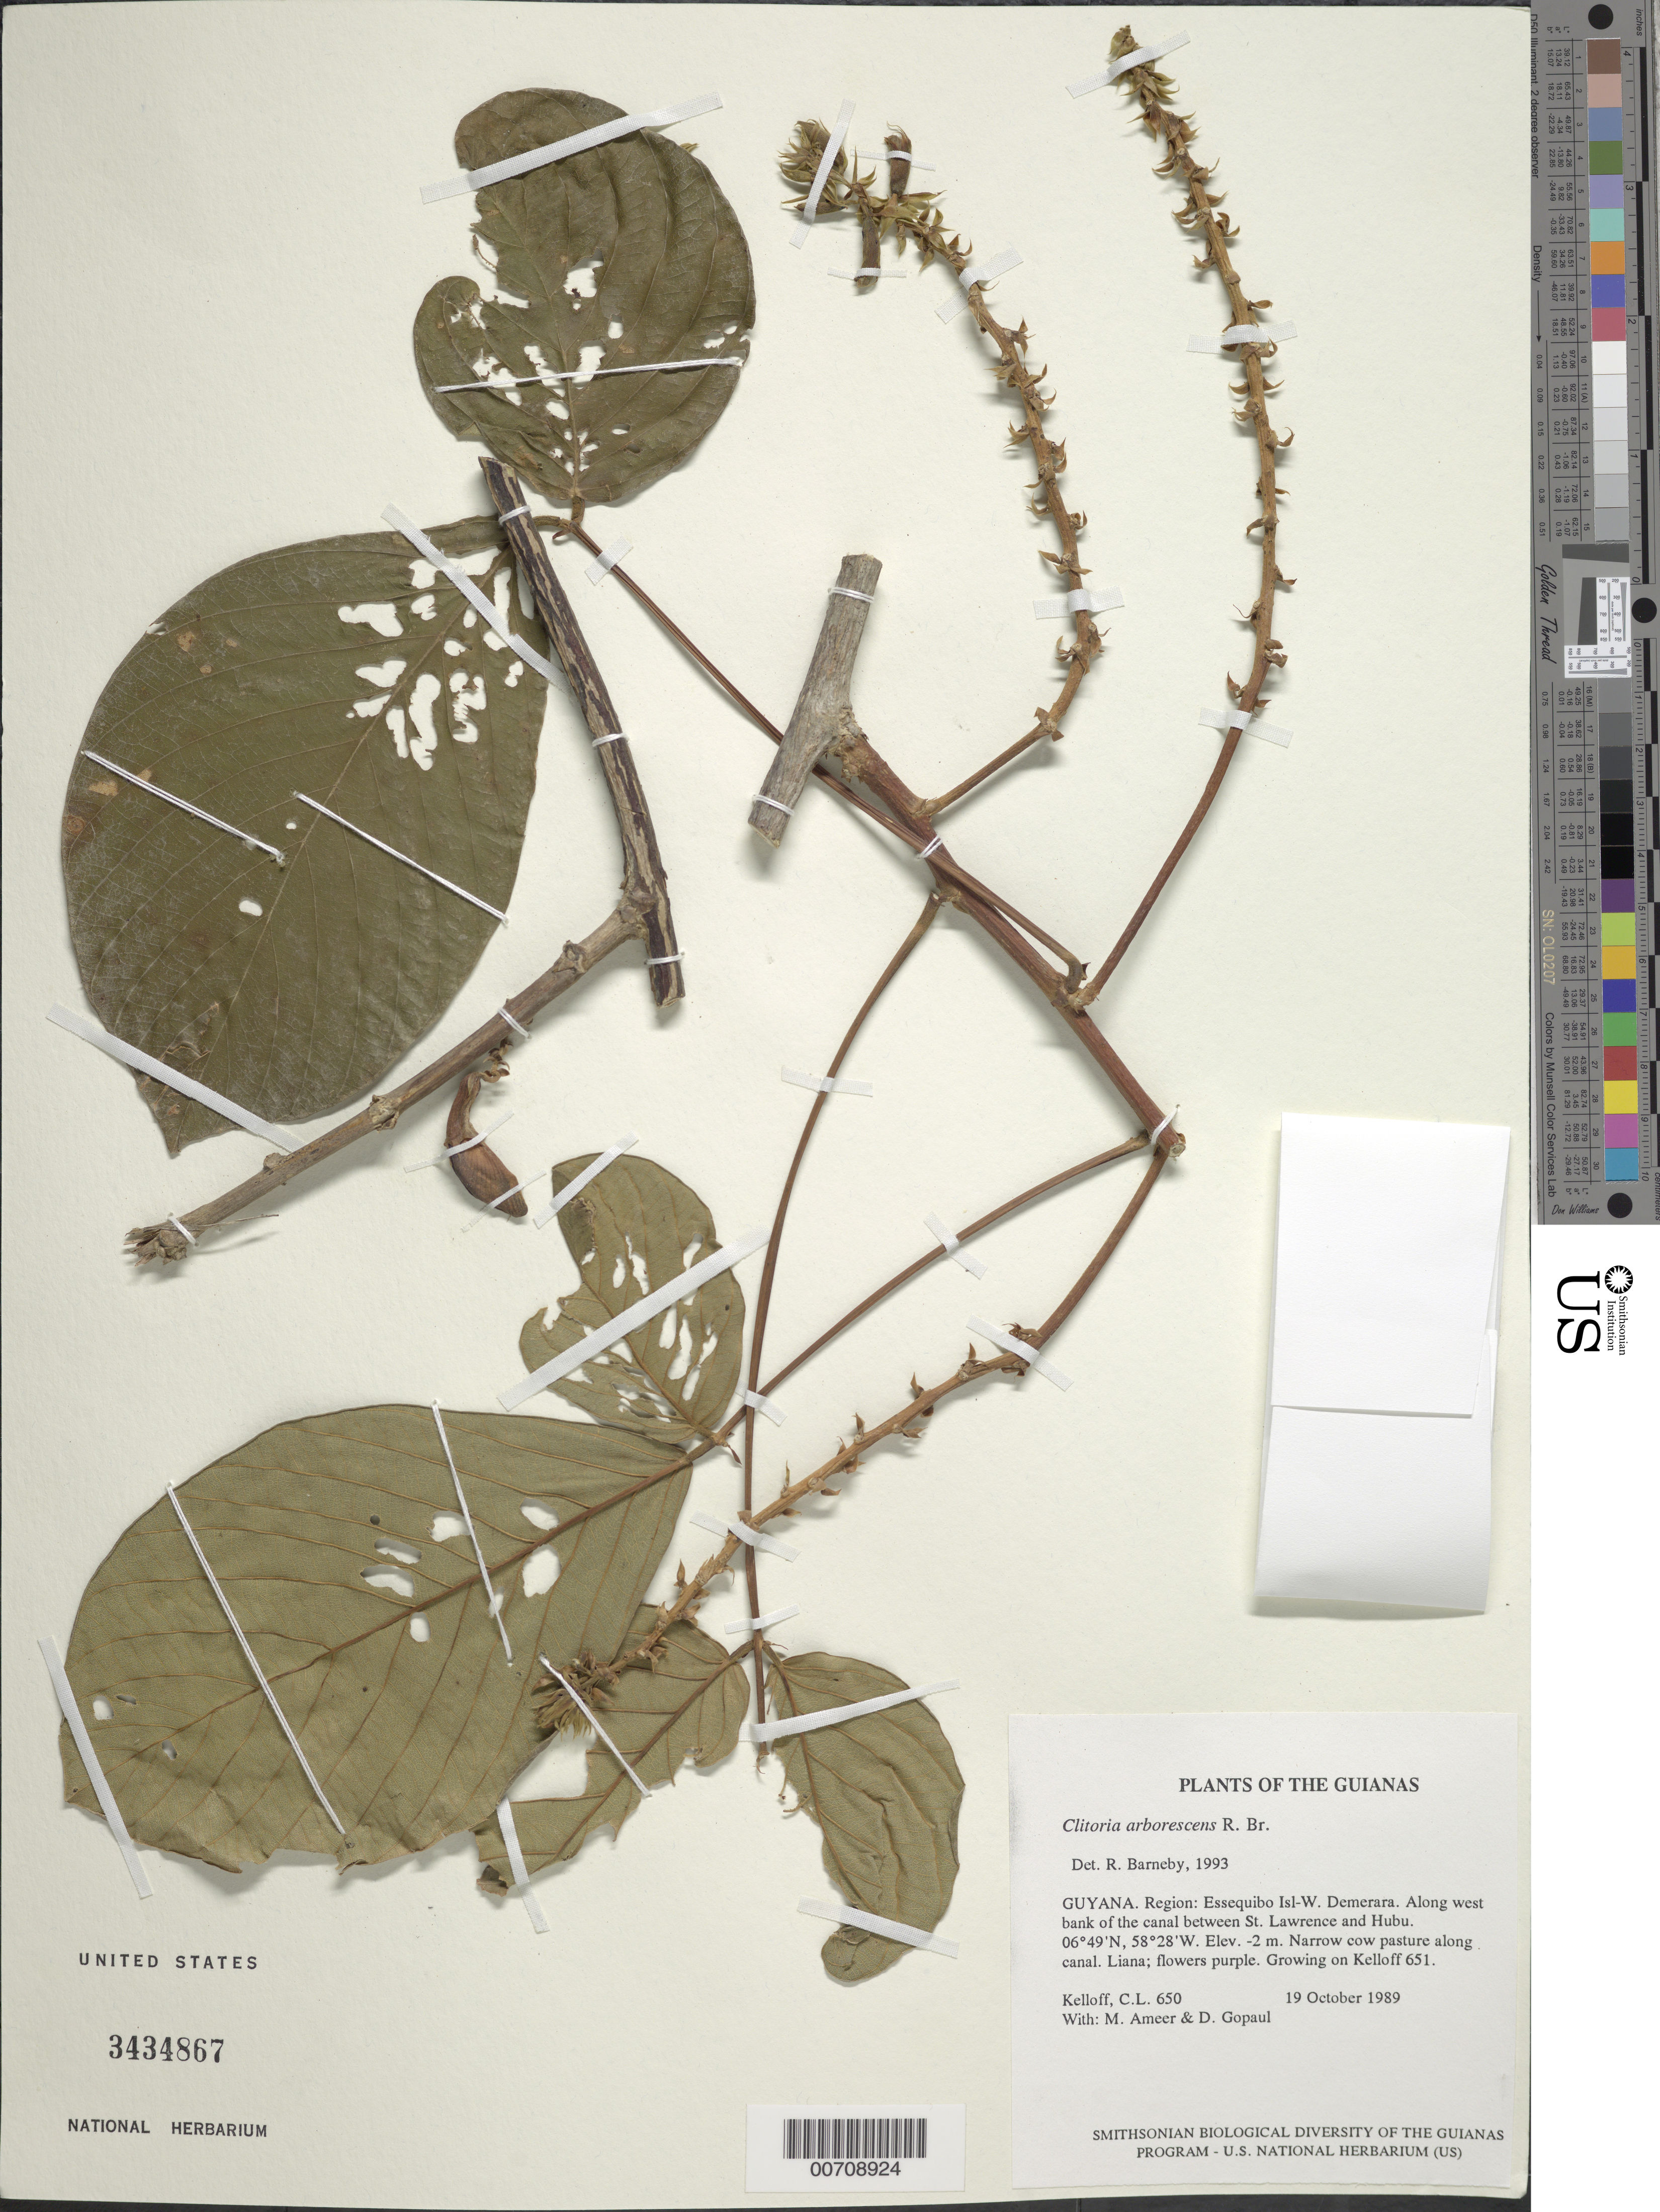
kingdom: Plantae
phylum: Tracheophyta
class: Magnoliopsida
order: Fabales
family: Fabaceae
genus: Clitoria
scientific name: Clitoria arborescens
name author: R. Br.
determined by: Barneby, Rupert C., (NY)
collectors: C. L. Kelloff, M. Ameer & D. Gopaul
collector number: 650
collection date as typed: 19 October 1989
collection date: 1989-10-19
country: Guyana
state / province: Essequibo Isl-W. Demerara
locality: Along west bank of the canal between St. Lawrence and Hubu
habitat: Narrow cow pasture along canal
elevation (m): -2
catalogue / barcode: US 3434867